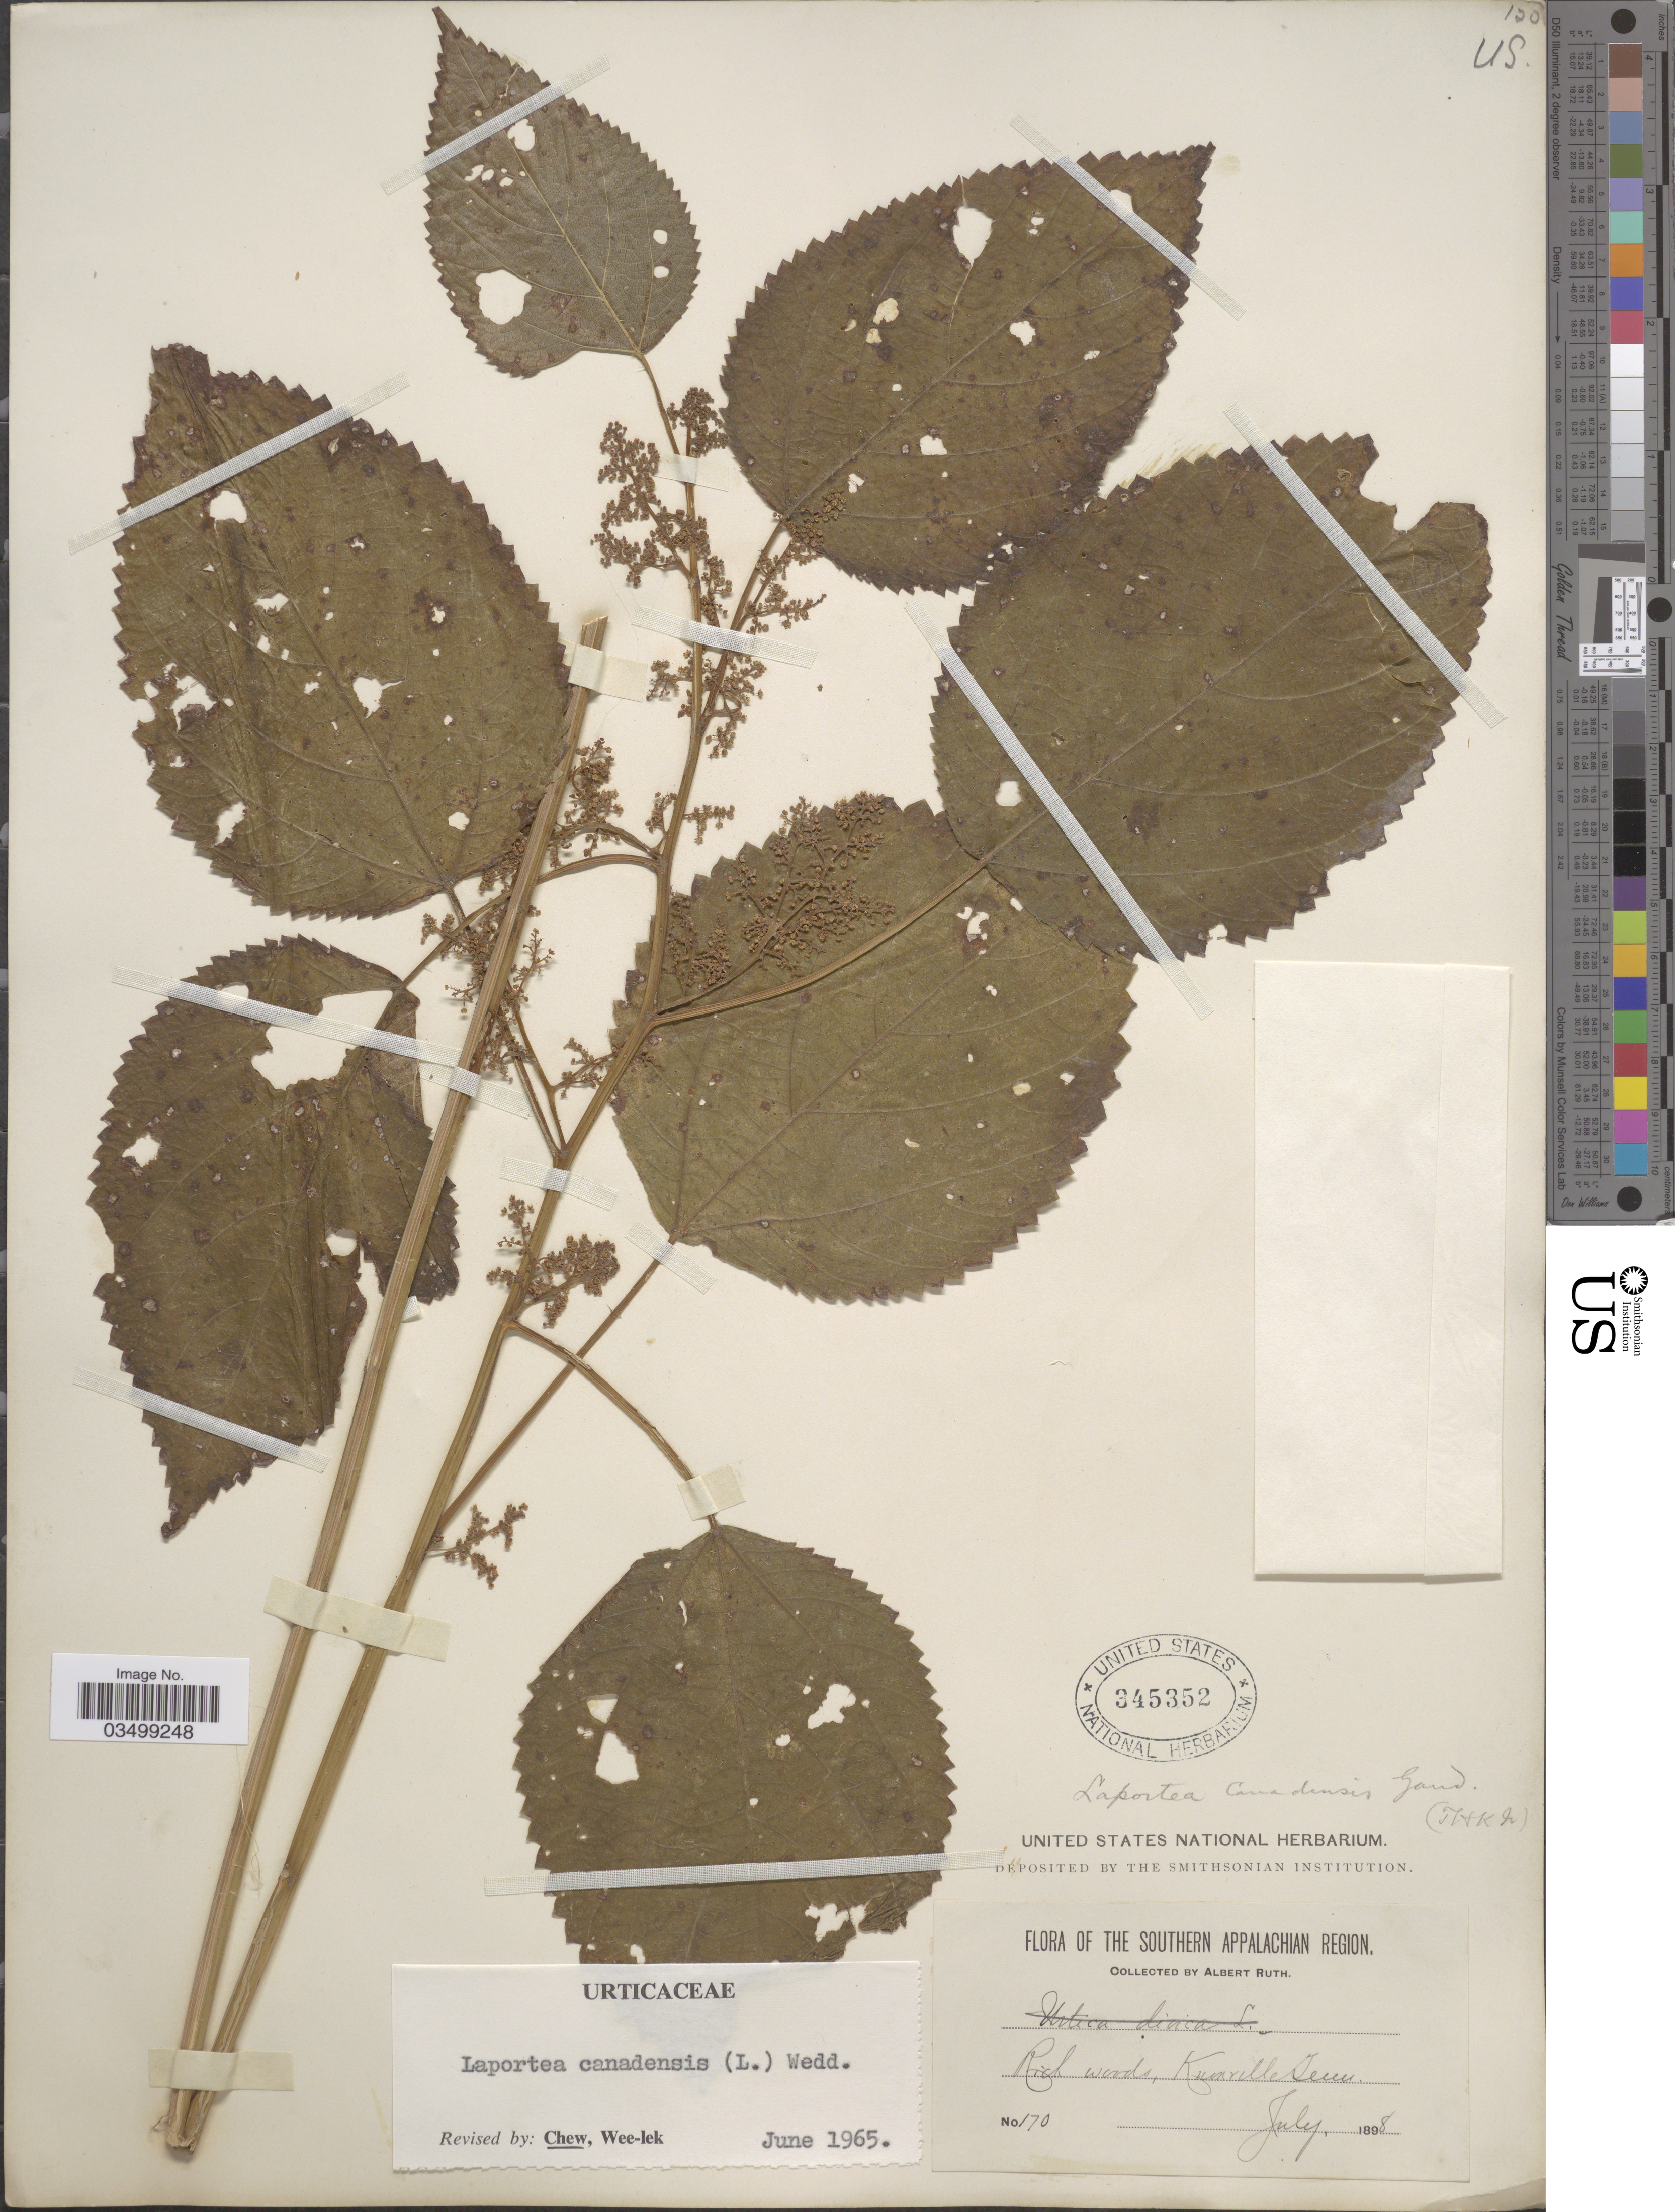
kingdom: Plantae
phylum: Tracheophyta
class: Magnoliopsida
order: Rosales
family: Urticaceae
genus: Laportea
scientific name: Laportea canadensis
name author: (L.) Wedd.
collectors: A. Ruth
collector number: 170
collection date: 1898-07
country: United States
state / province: Tennessee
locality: Rich woods, Knoxville. The Southern Appalachian region.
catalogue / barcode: US 345352